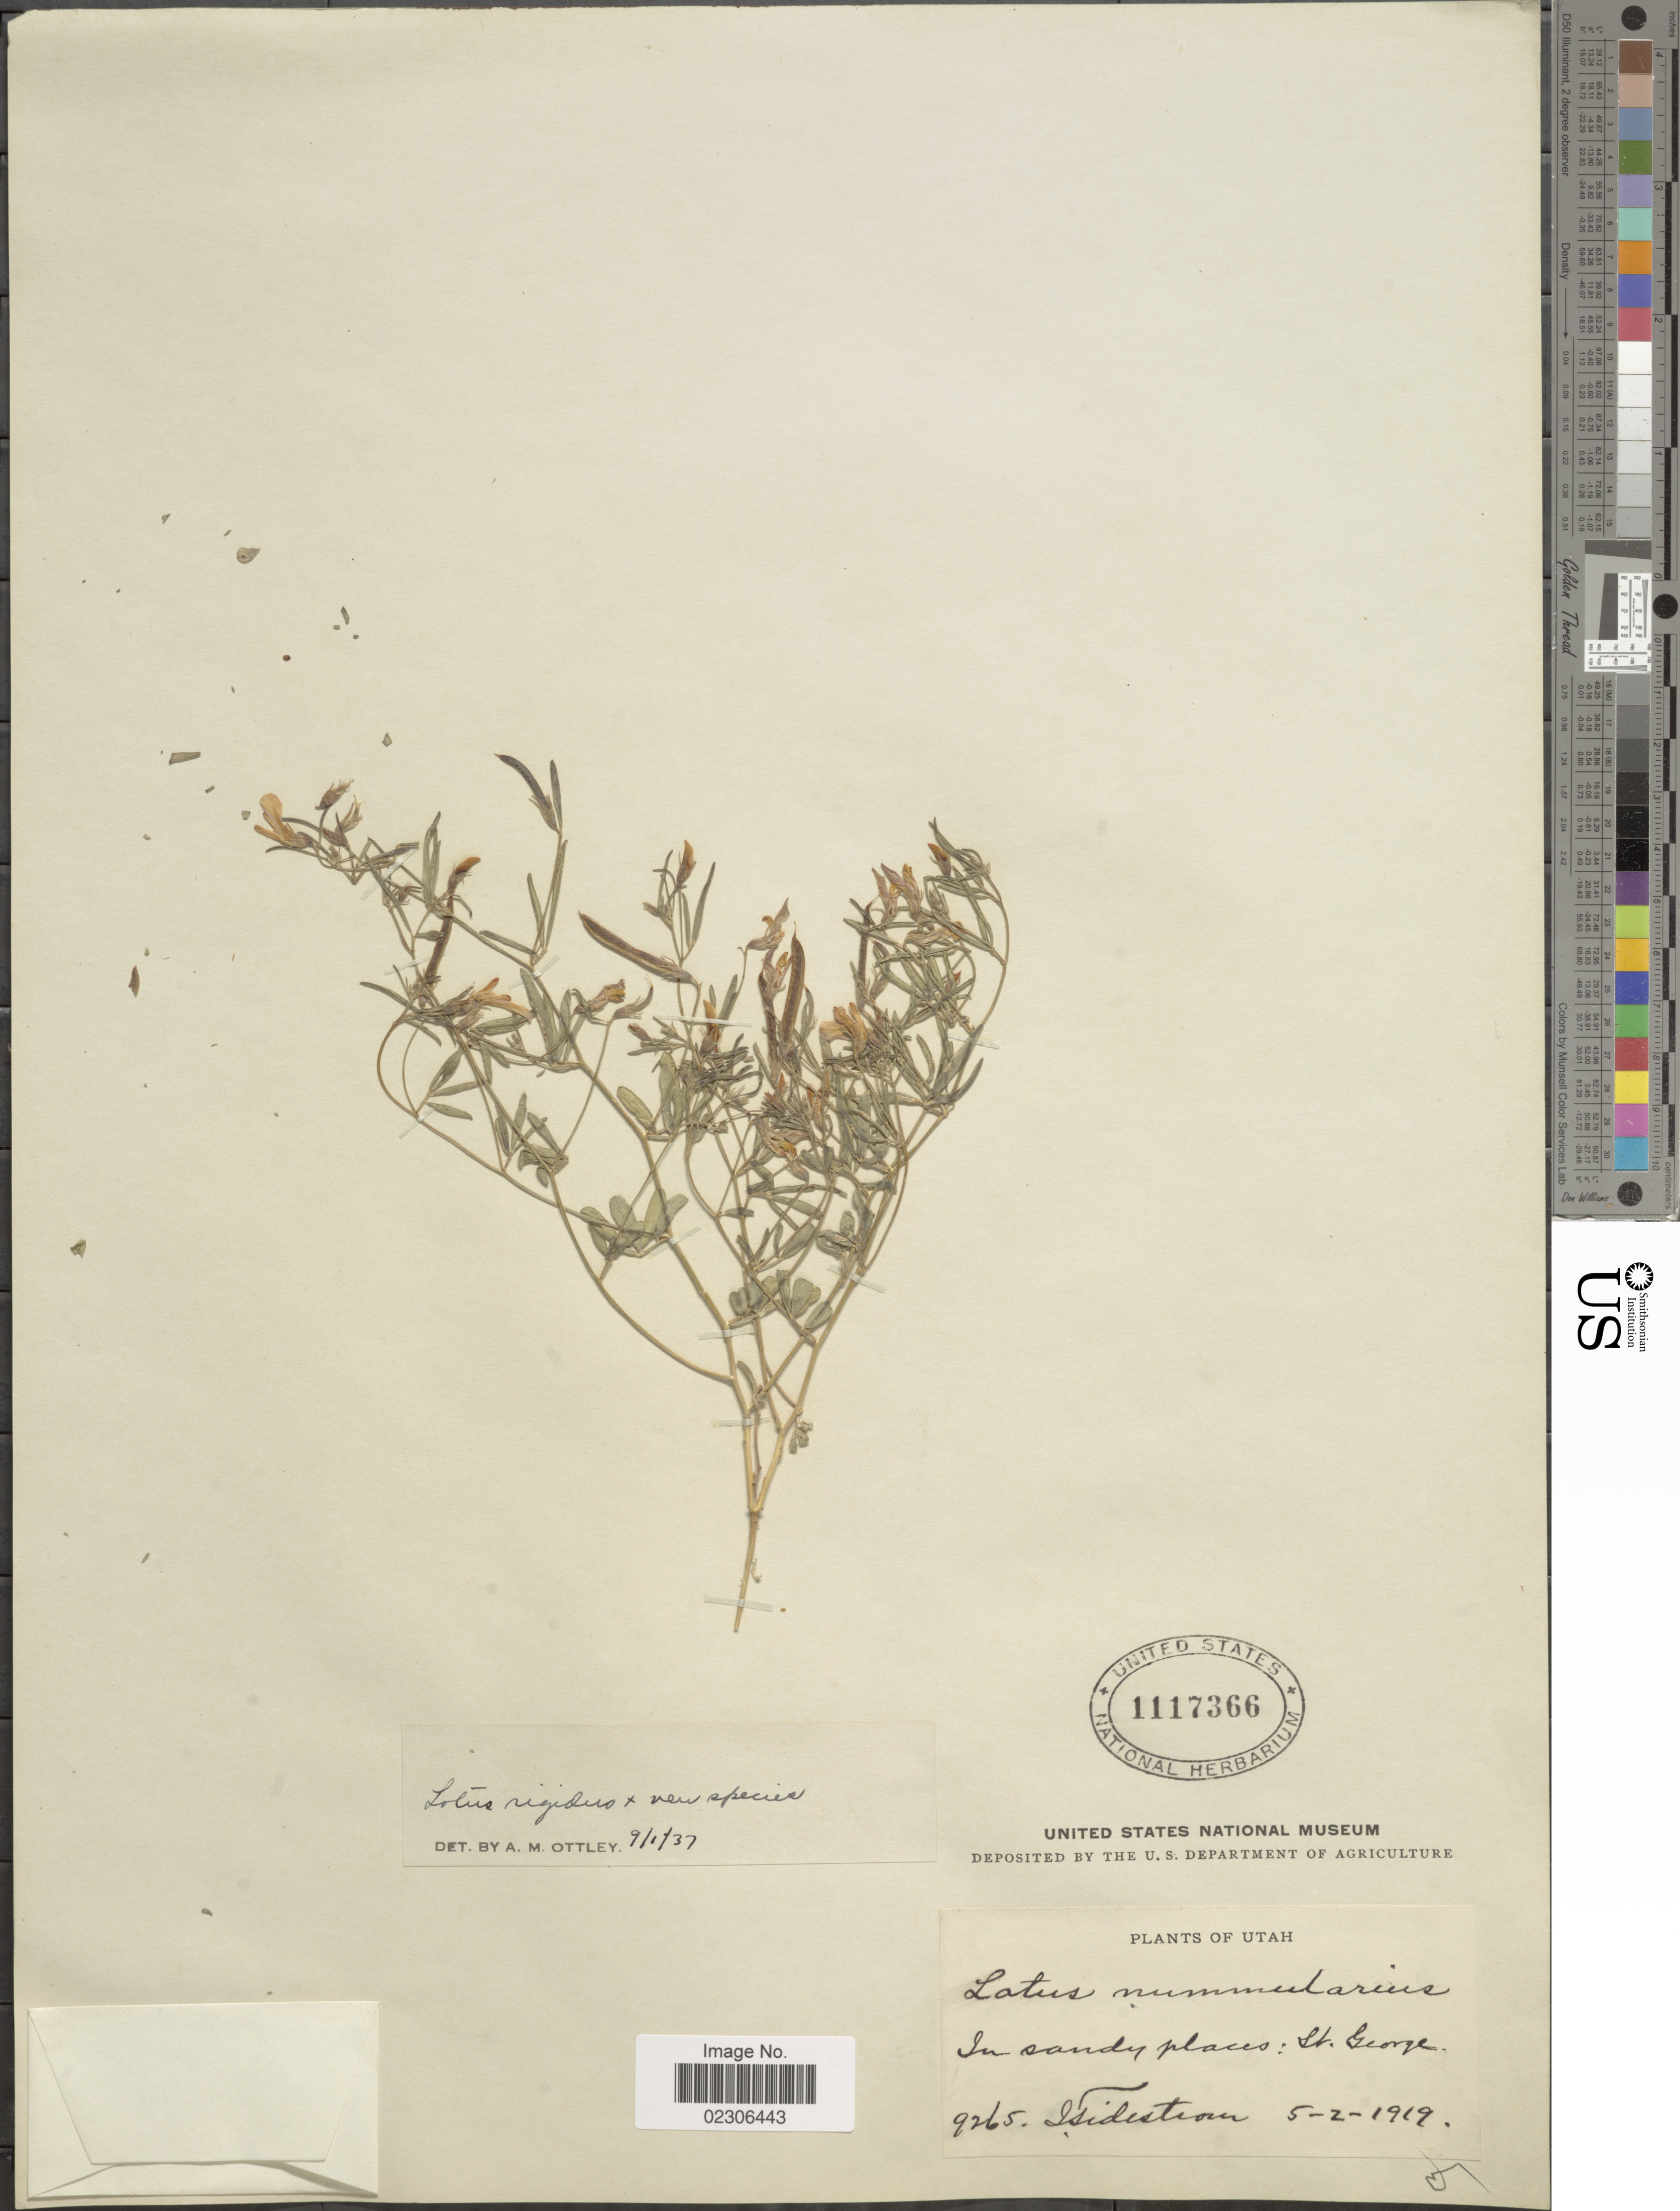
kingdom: Plantae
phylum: Tracheophyta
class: Magnoliopsida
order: Fabales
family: Fabaceae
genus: Lotus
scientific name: Lotus sp.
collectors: I. F. Tidestrom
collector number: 9265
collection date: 1919-05-02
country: United States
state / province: Utah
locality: In sandy places: St. George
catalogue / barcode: US 1117366